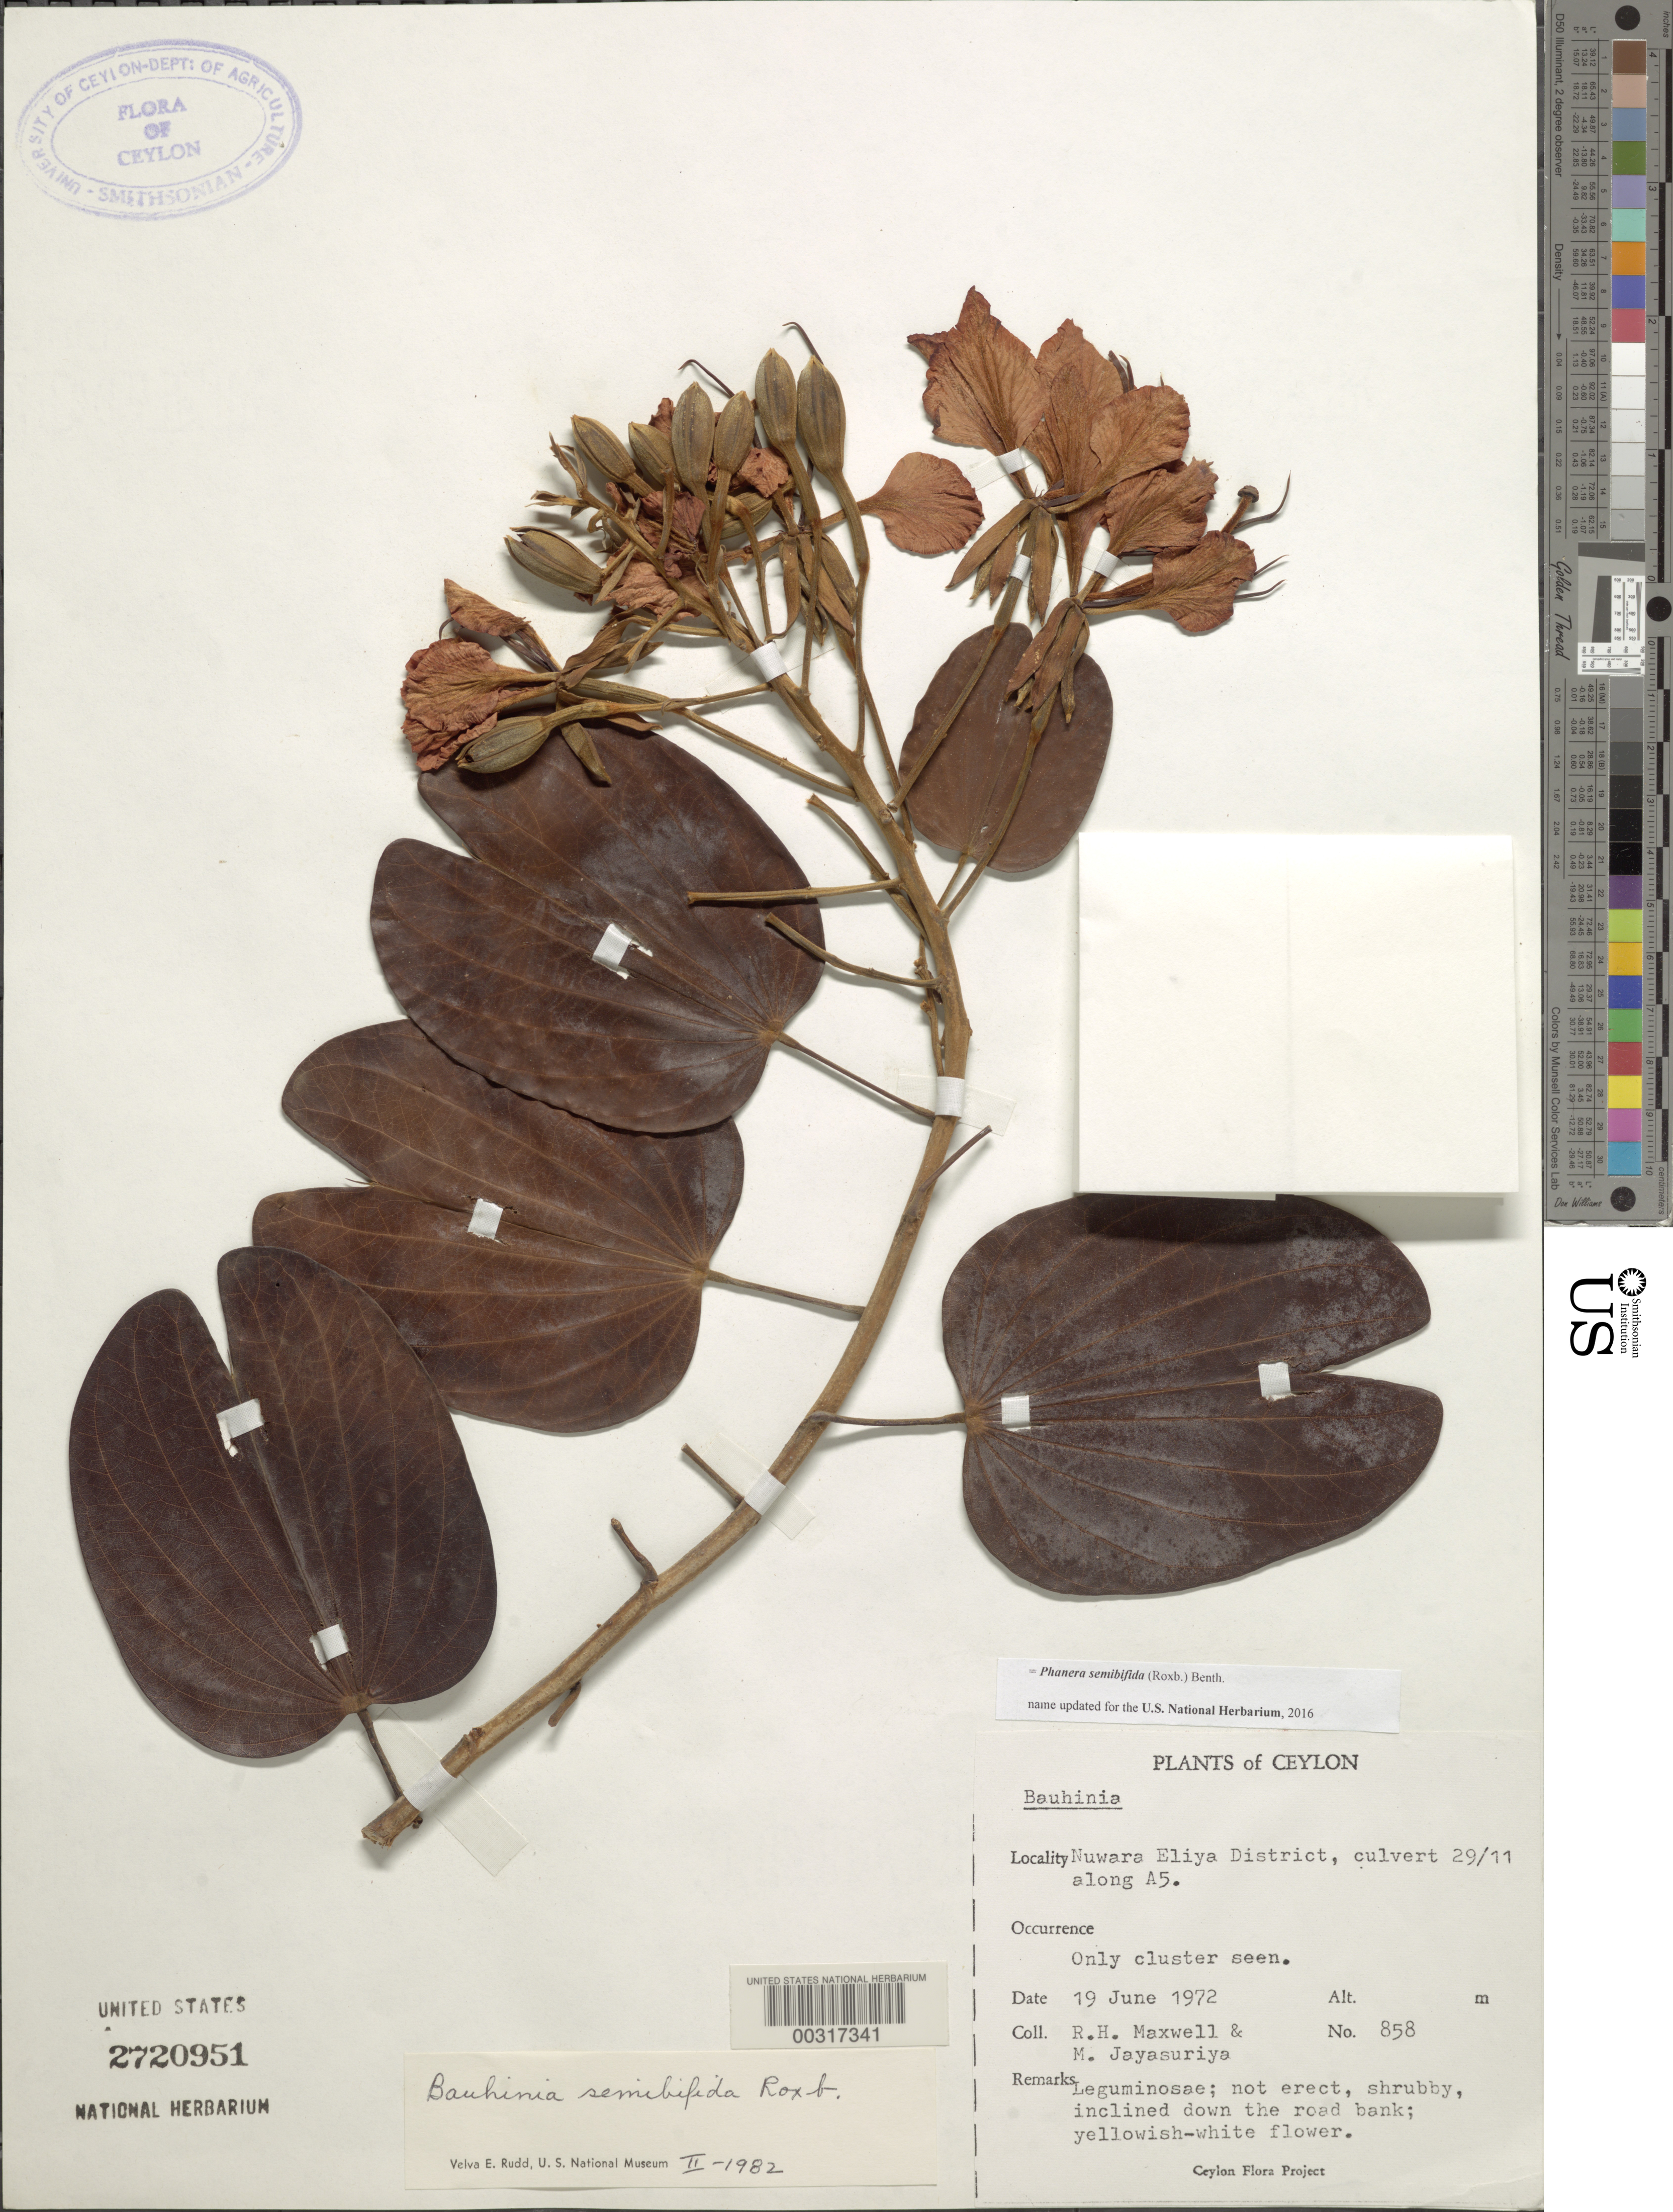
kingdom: Plantae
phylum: Tracheophyta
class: Magnoliopsida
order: Fabales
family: Fabaceae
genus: Phanera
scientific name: Phanera semibifida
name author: (Roxb.) Benth.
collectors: R. H. Maxwell & A. H. Jayasuriya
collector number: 858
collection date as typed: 19 Jul 1972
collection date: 1972-07-19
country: Sri Lanka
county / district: Nuwara Eliya Dist.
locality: Culvert 29/11 along a5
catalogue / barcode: US 2720951